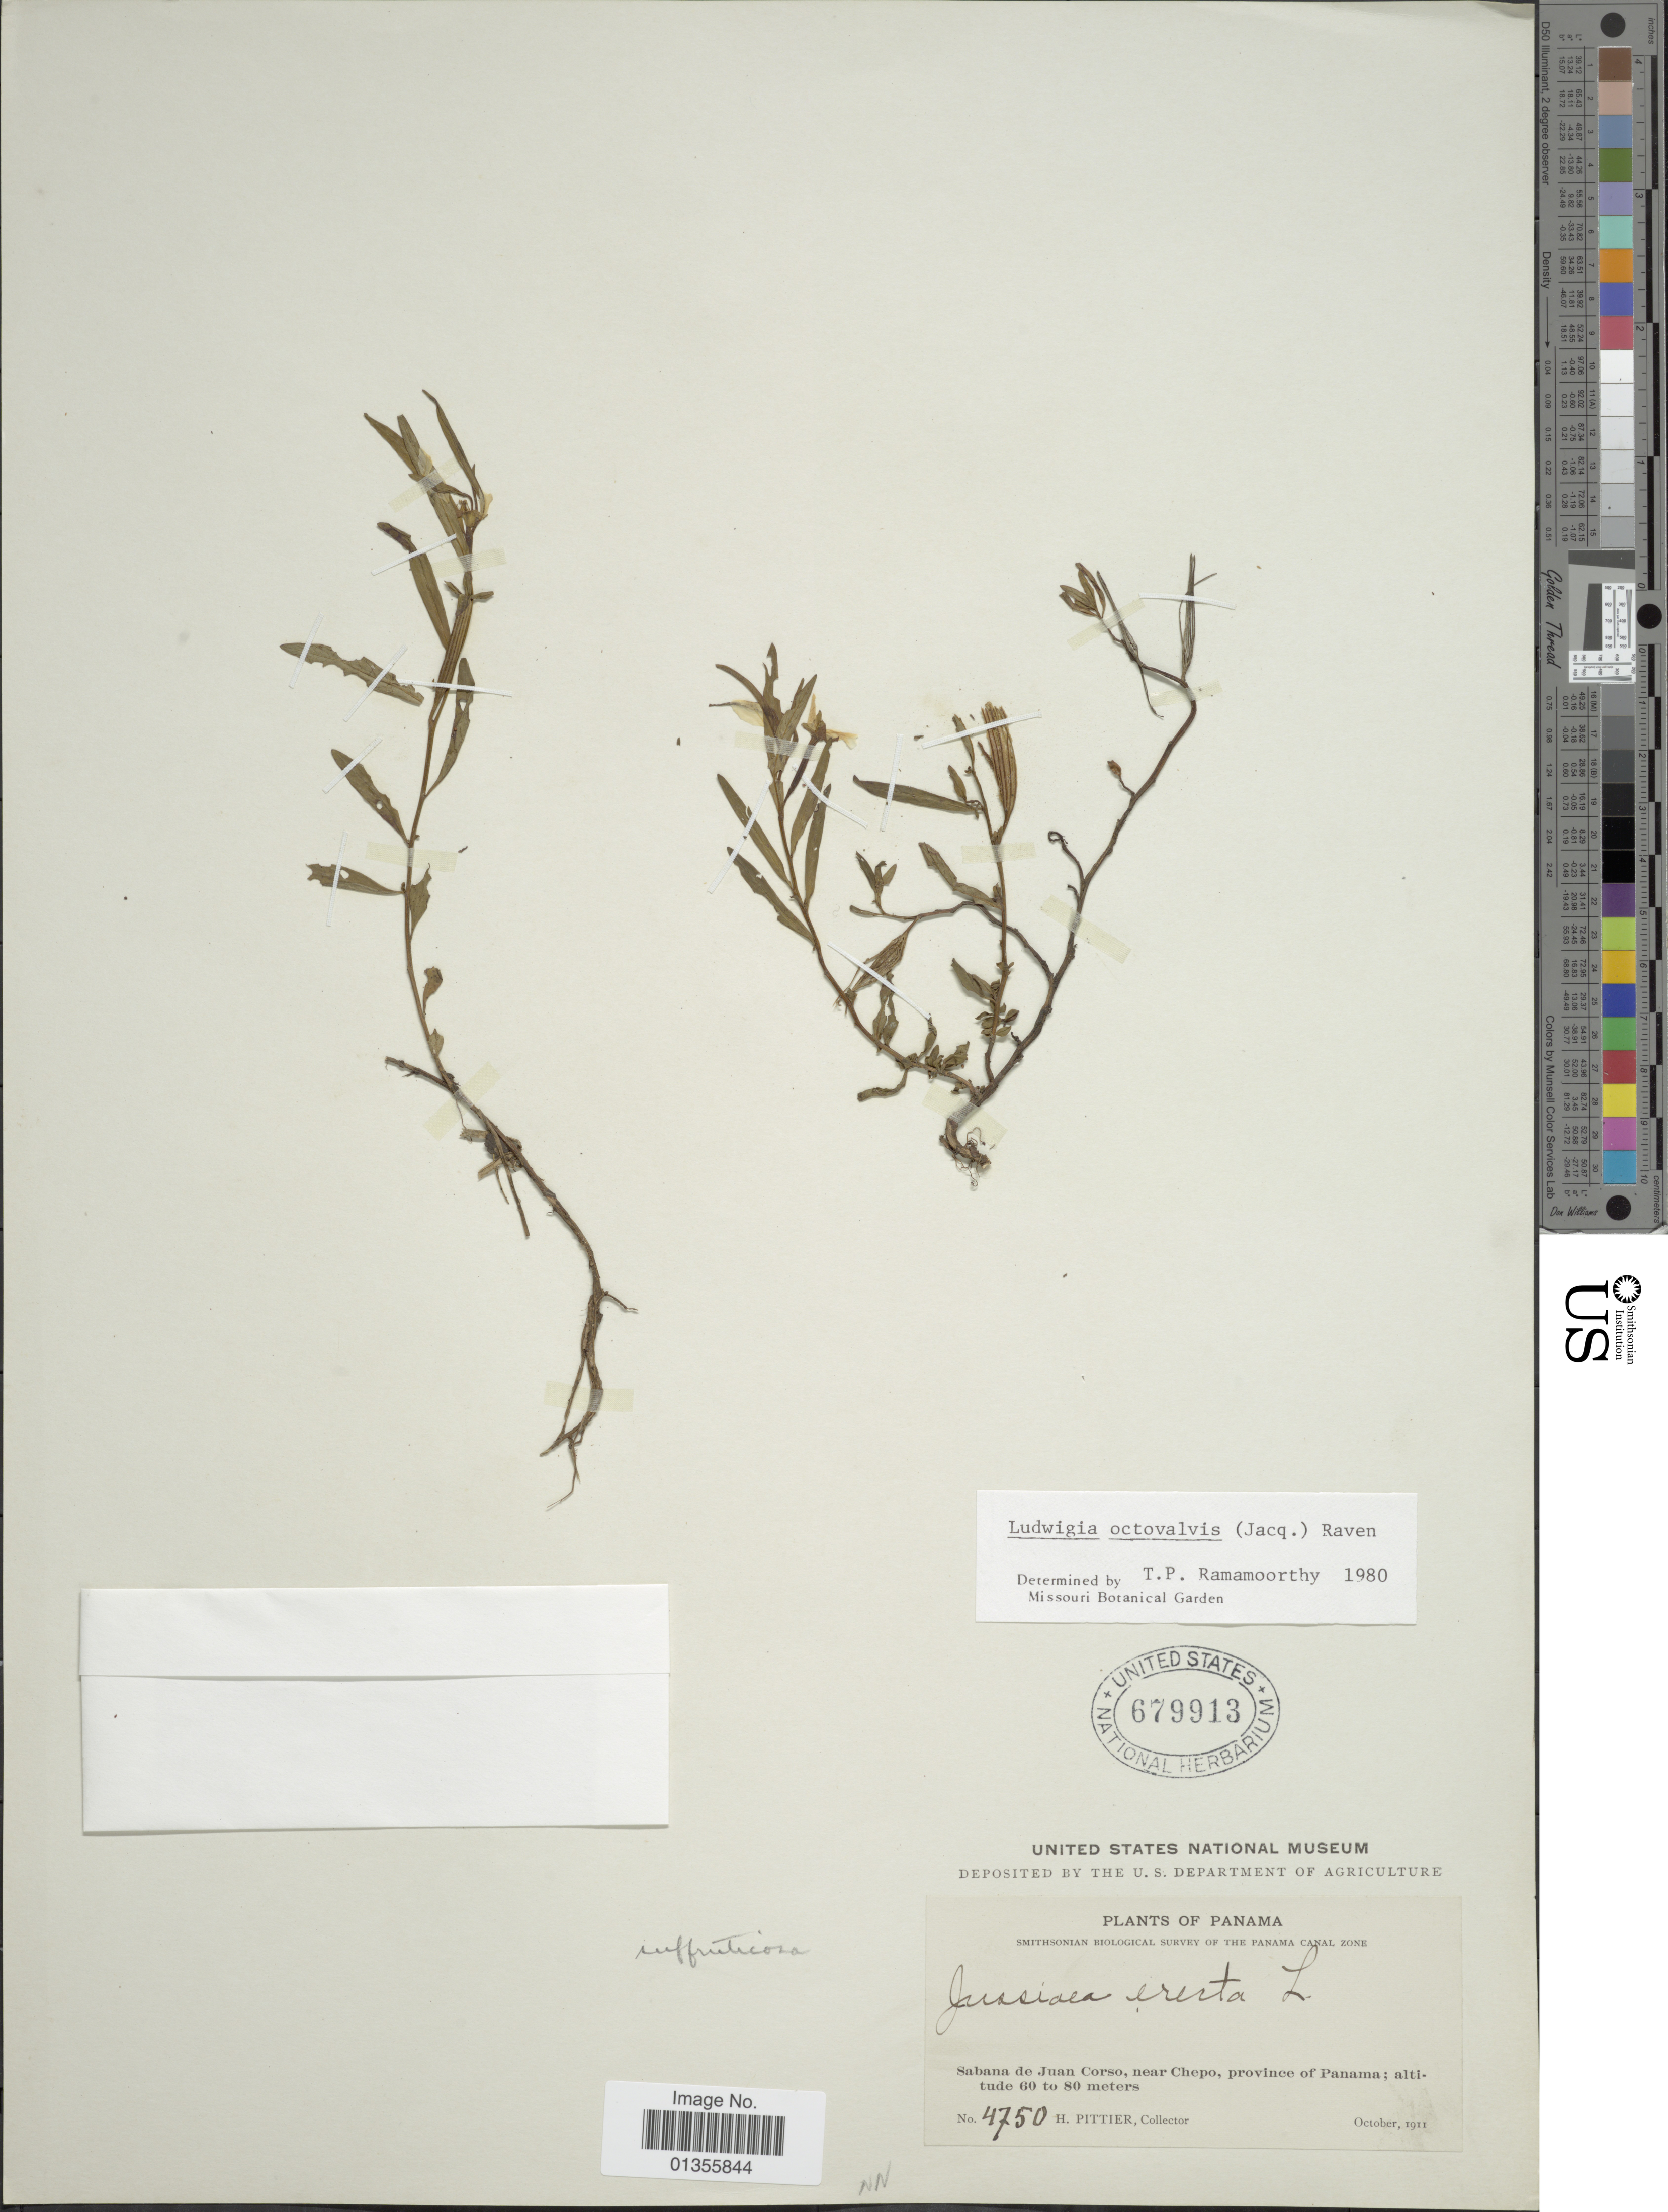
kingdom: Plantae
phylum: Tracheophyta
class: Magnoliopsida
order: Myrtales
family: Onagraceae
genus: Ludwigia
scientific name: Ludwigia octovalvis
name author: (Jacq.) P.H. Raven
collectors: H. F. Pittier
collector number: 4750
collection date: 1911-10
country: Panama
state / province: Panamá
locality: Sabana de Juan Corso, near Chepo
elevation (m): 60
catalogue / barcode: US 679913